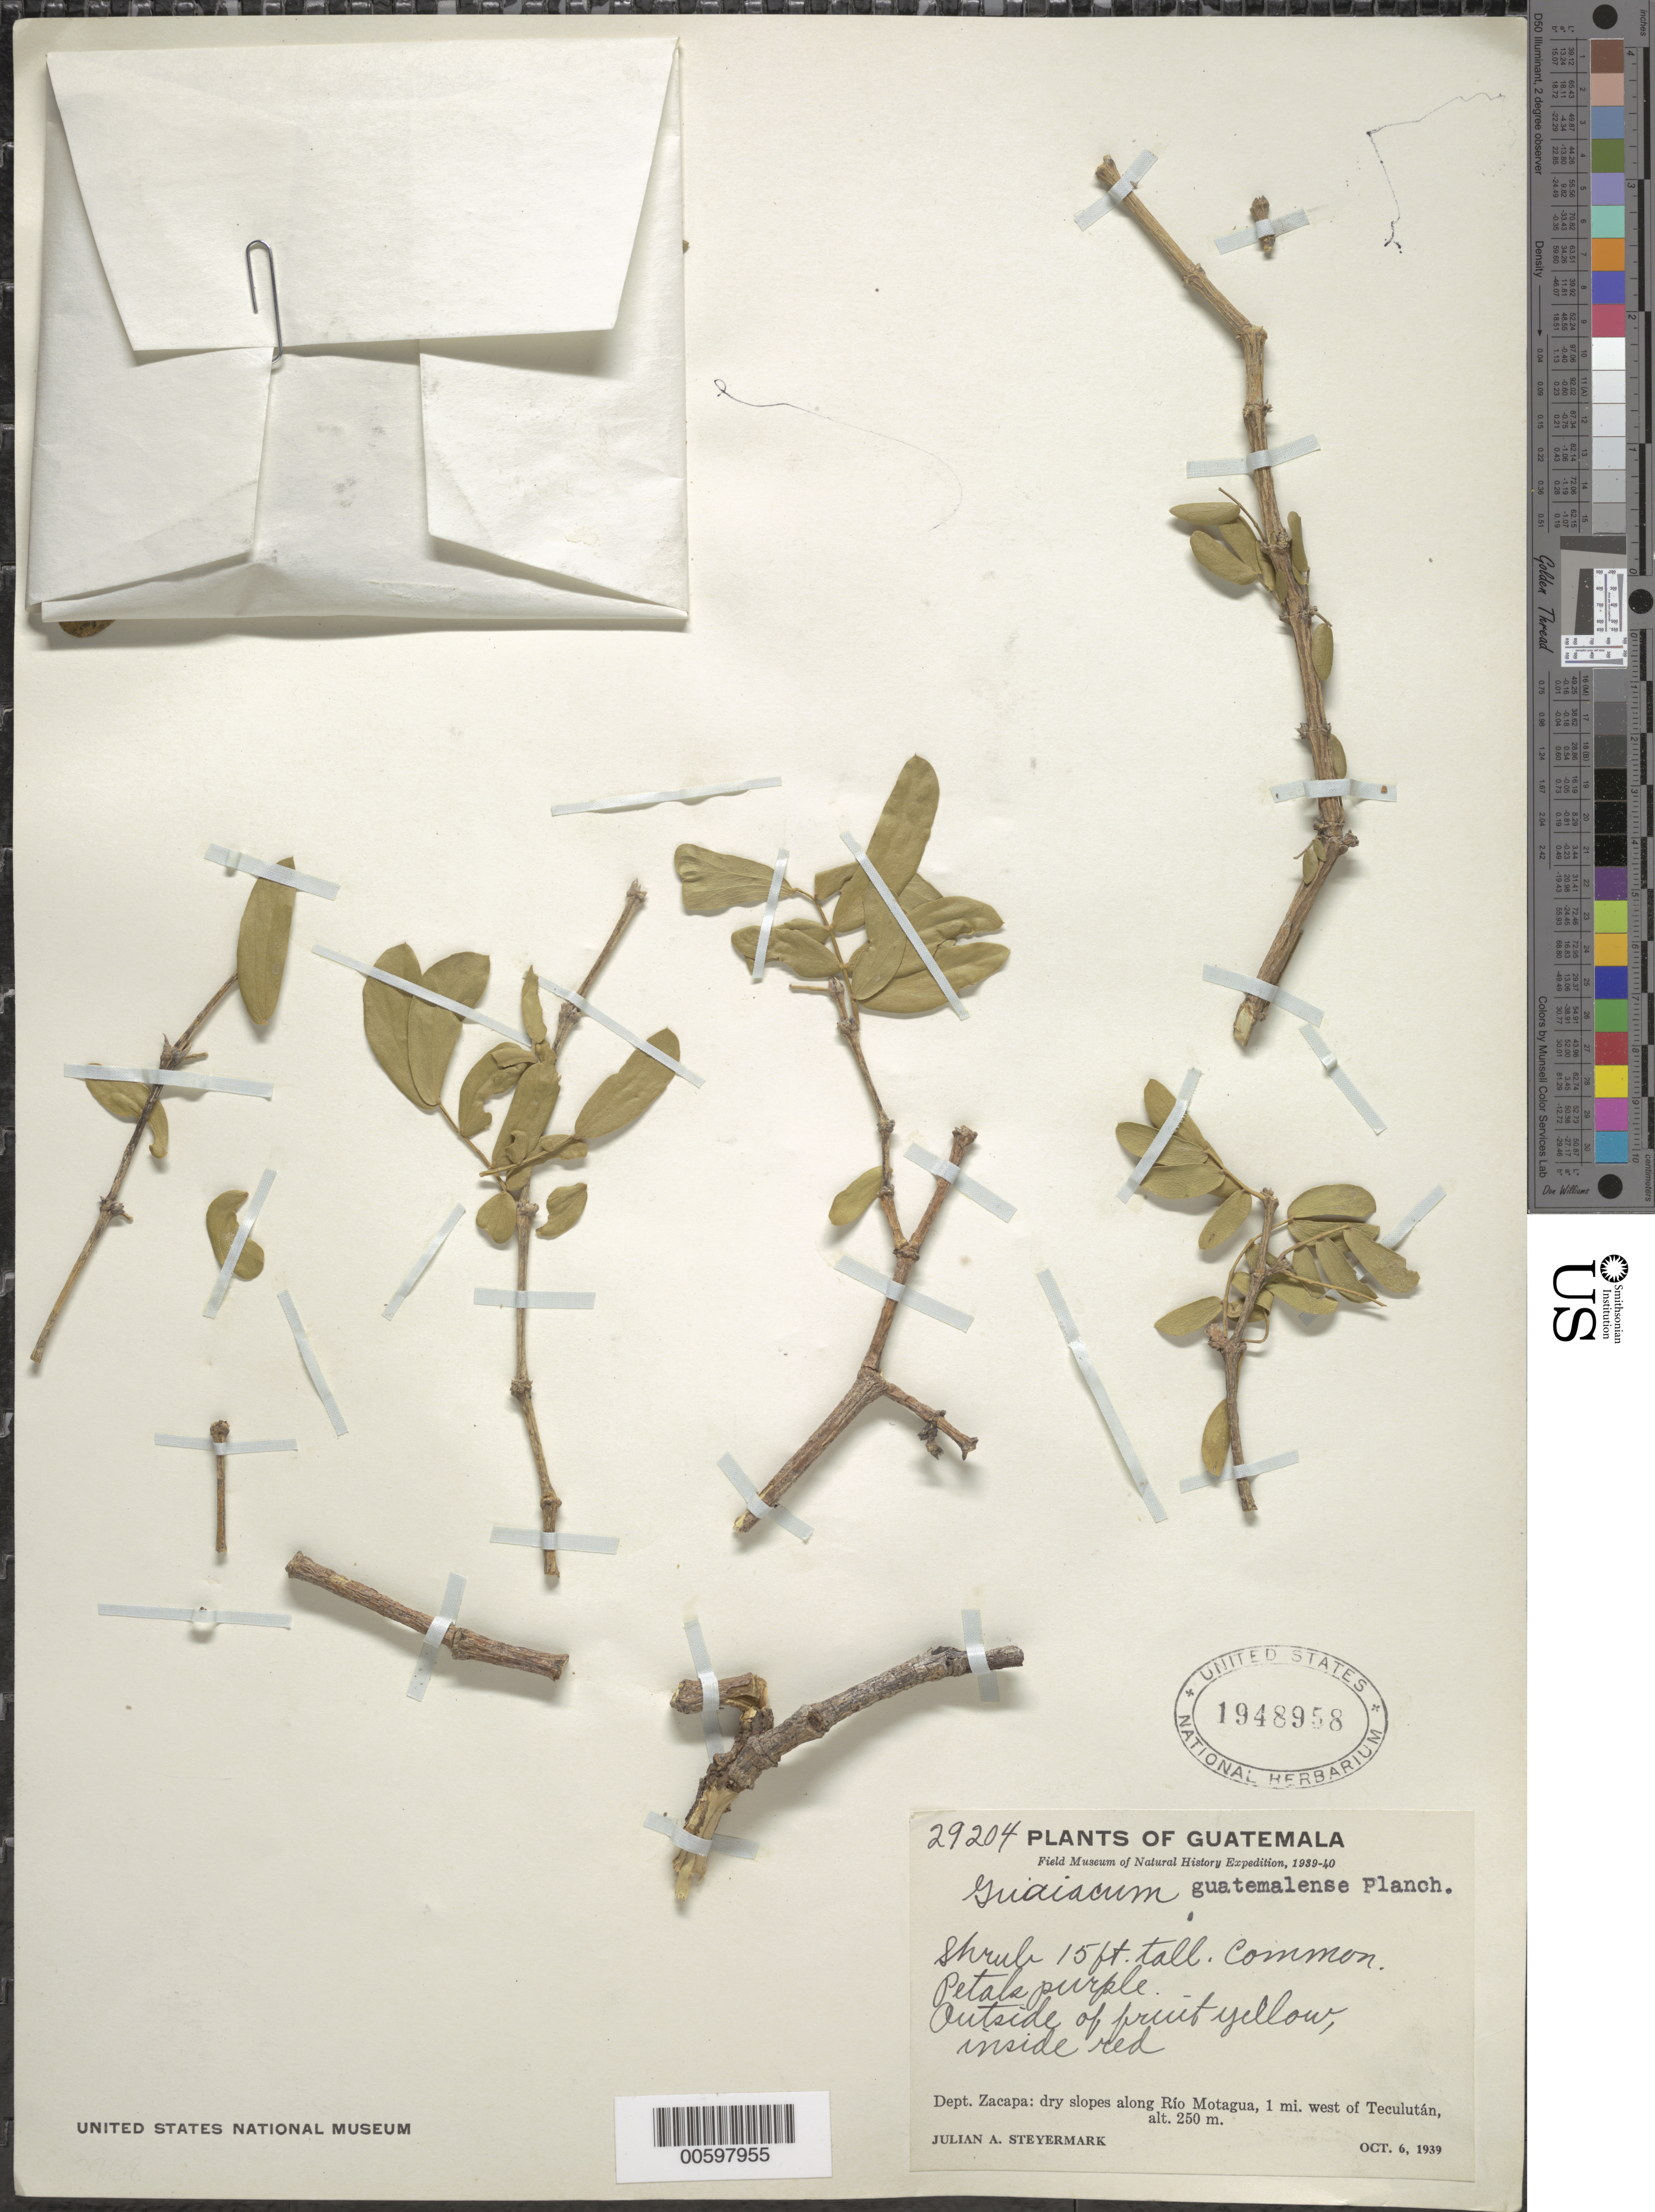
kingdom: Plantae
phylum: Tracheophyta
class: Magnoliopsida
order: Zygophyllales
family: Zygophyllaceae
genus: Guaiacum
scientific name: Guaiacum sanctum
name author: L.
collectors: J. Steyermark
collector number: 29204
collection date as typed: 06 Oct 1939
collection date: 1939-10-06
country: Guatemala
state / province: Zacapa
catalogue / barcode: US 1948958